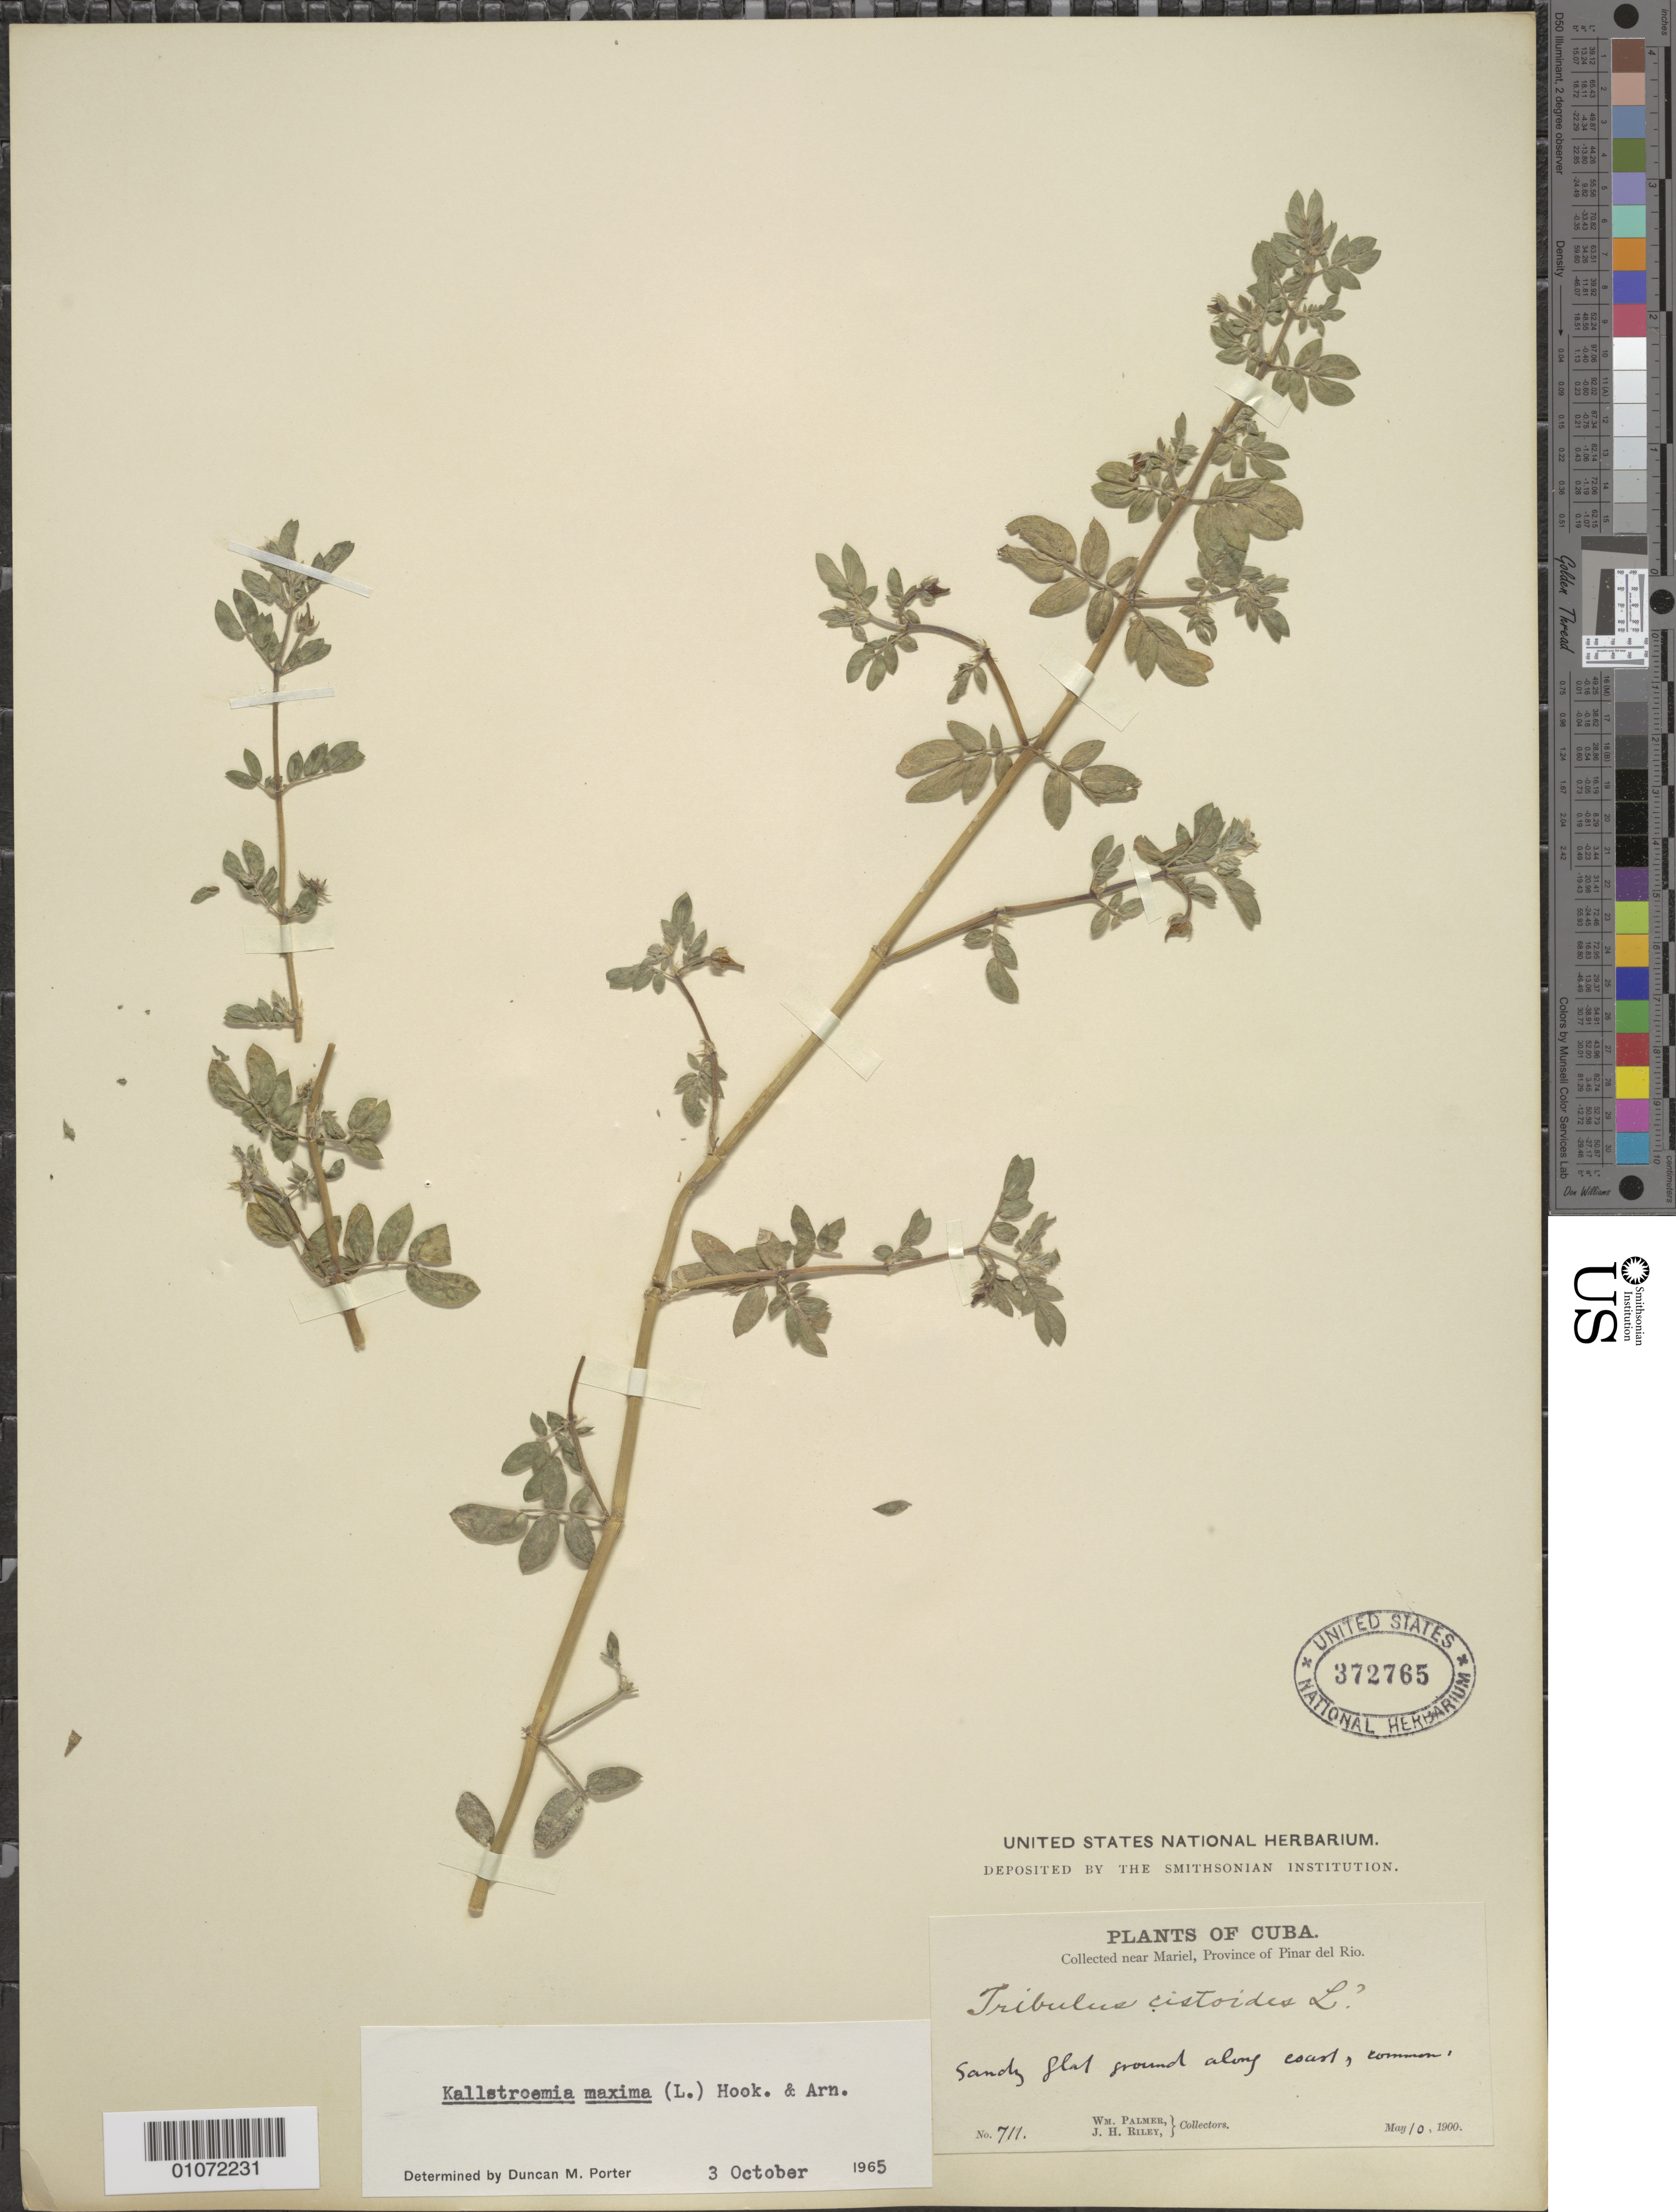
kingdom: Plantae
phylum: Tracheophyta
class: Magnoliopsida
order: Zygophyllales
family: Zygophyllaceae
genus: Kallstroemia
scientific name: Kallstroemia maxima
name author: (L.) Hook. & Arn.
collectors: W. Palmer & J. H. Riley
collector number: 711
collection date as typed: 10 May 1900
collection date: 1900-05-10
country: Cuba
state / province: Pinar del Rio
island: Cuba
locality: Pinar del Rio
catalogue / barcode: US 372765